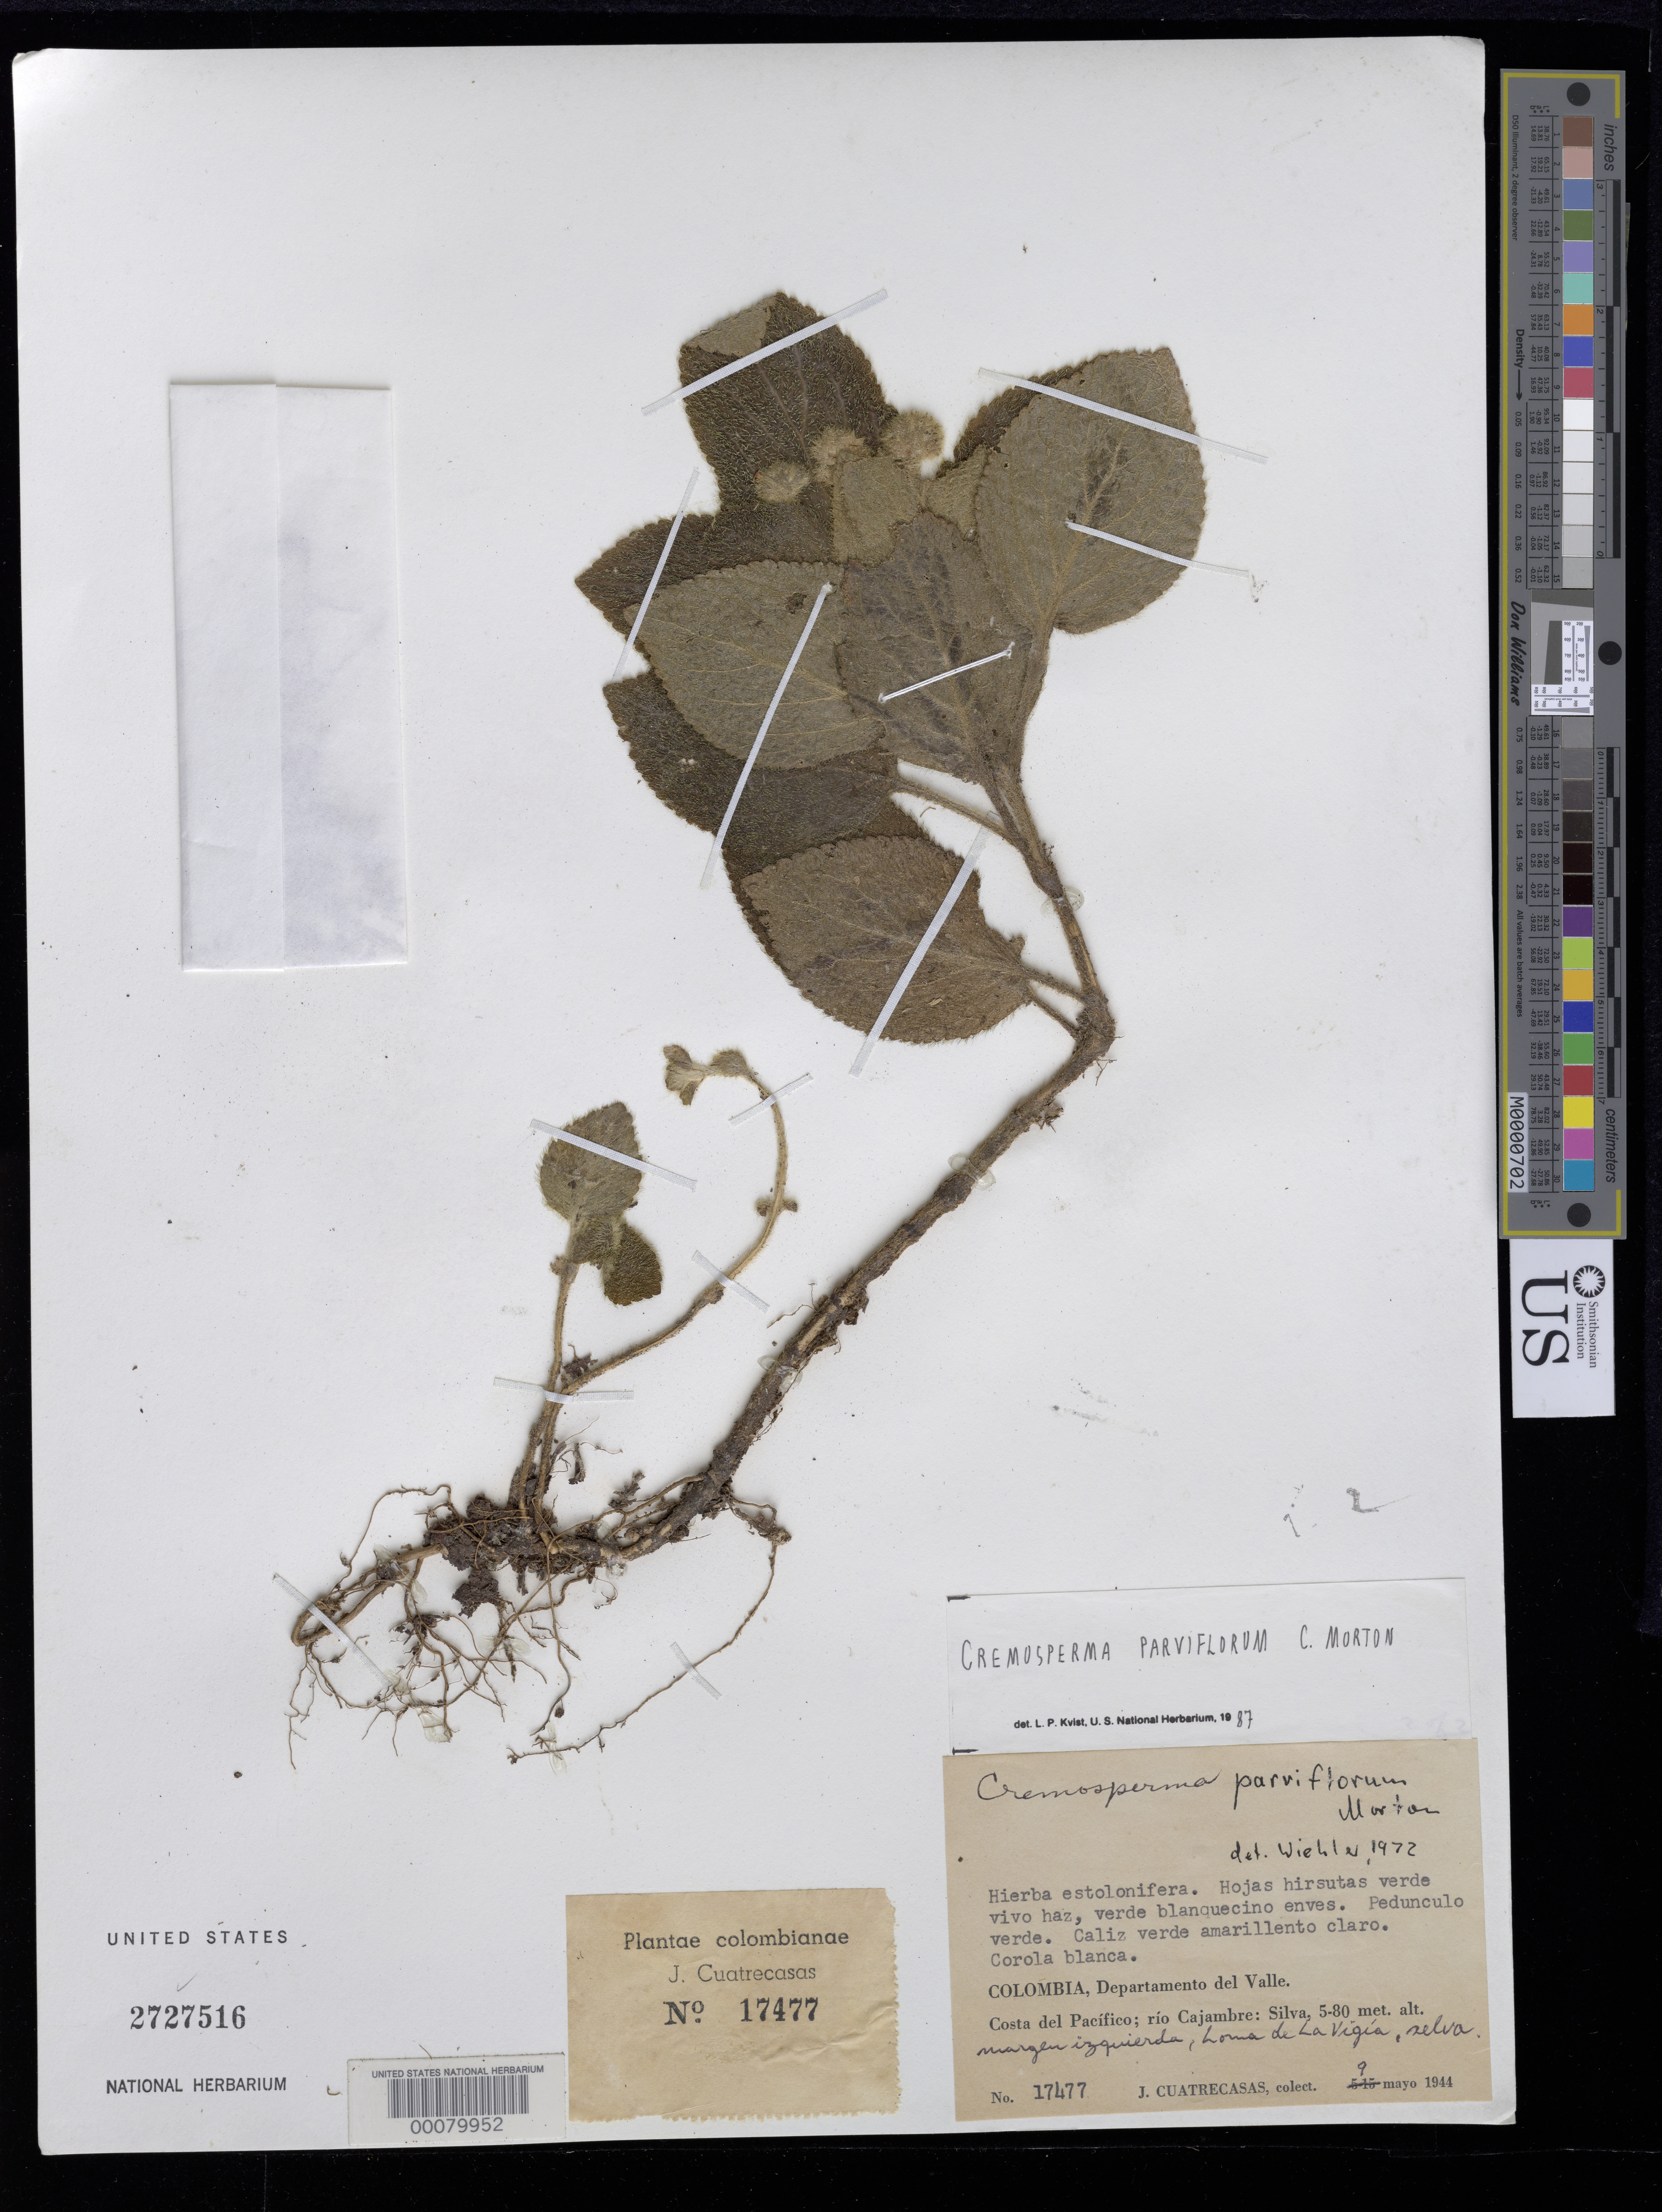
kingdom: Plantae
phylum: Tracheophyta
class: Magnoliopsida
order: Lamiales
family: Gesneriaceae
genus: Cremosperma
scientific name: Cremosperma parviflorum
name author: C.V. Morton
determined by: Kvist, L. P., (US), Smithsonian Institution - National Museum of Natural History (UNITED STATES)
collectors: J. Cuatrecasas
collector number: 17477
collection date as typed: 09 May 1944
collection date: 1944-05-09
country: Colombia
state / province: Valle del Cauca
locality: Pacific coast, Rio Cajambre, silva, left bank, small hill of La Vigia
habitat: Forest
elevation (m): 5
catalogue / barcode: US 2727516